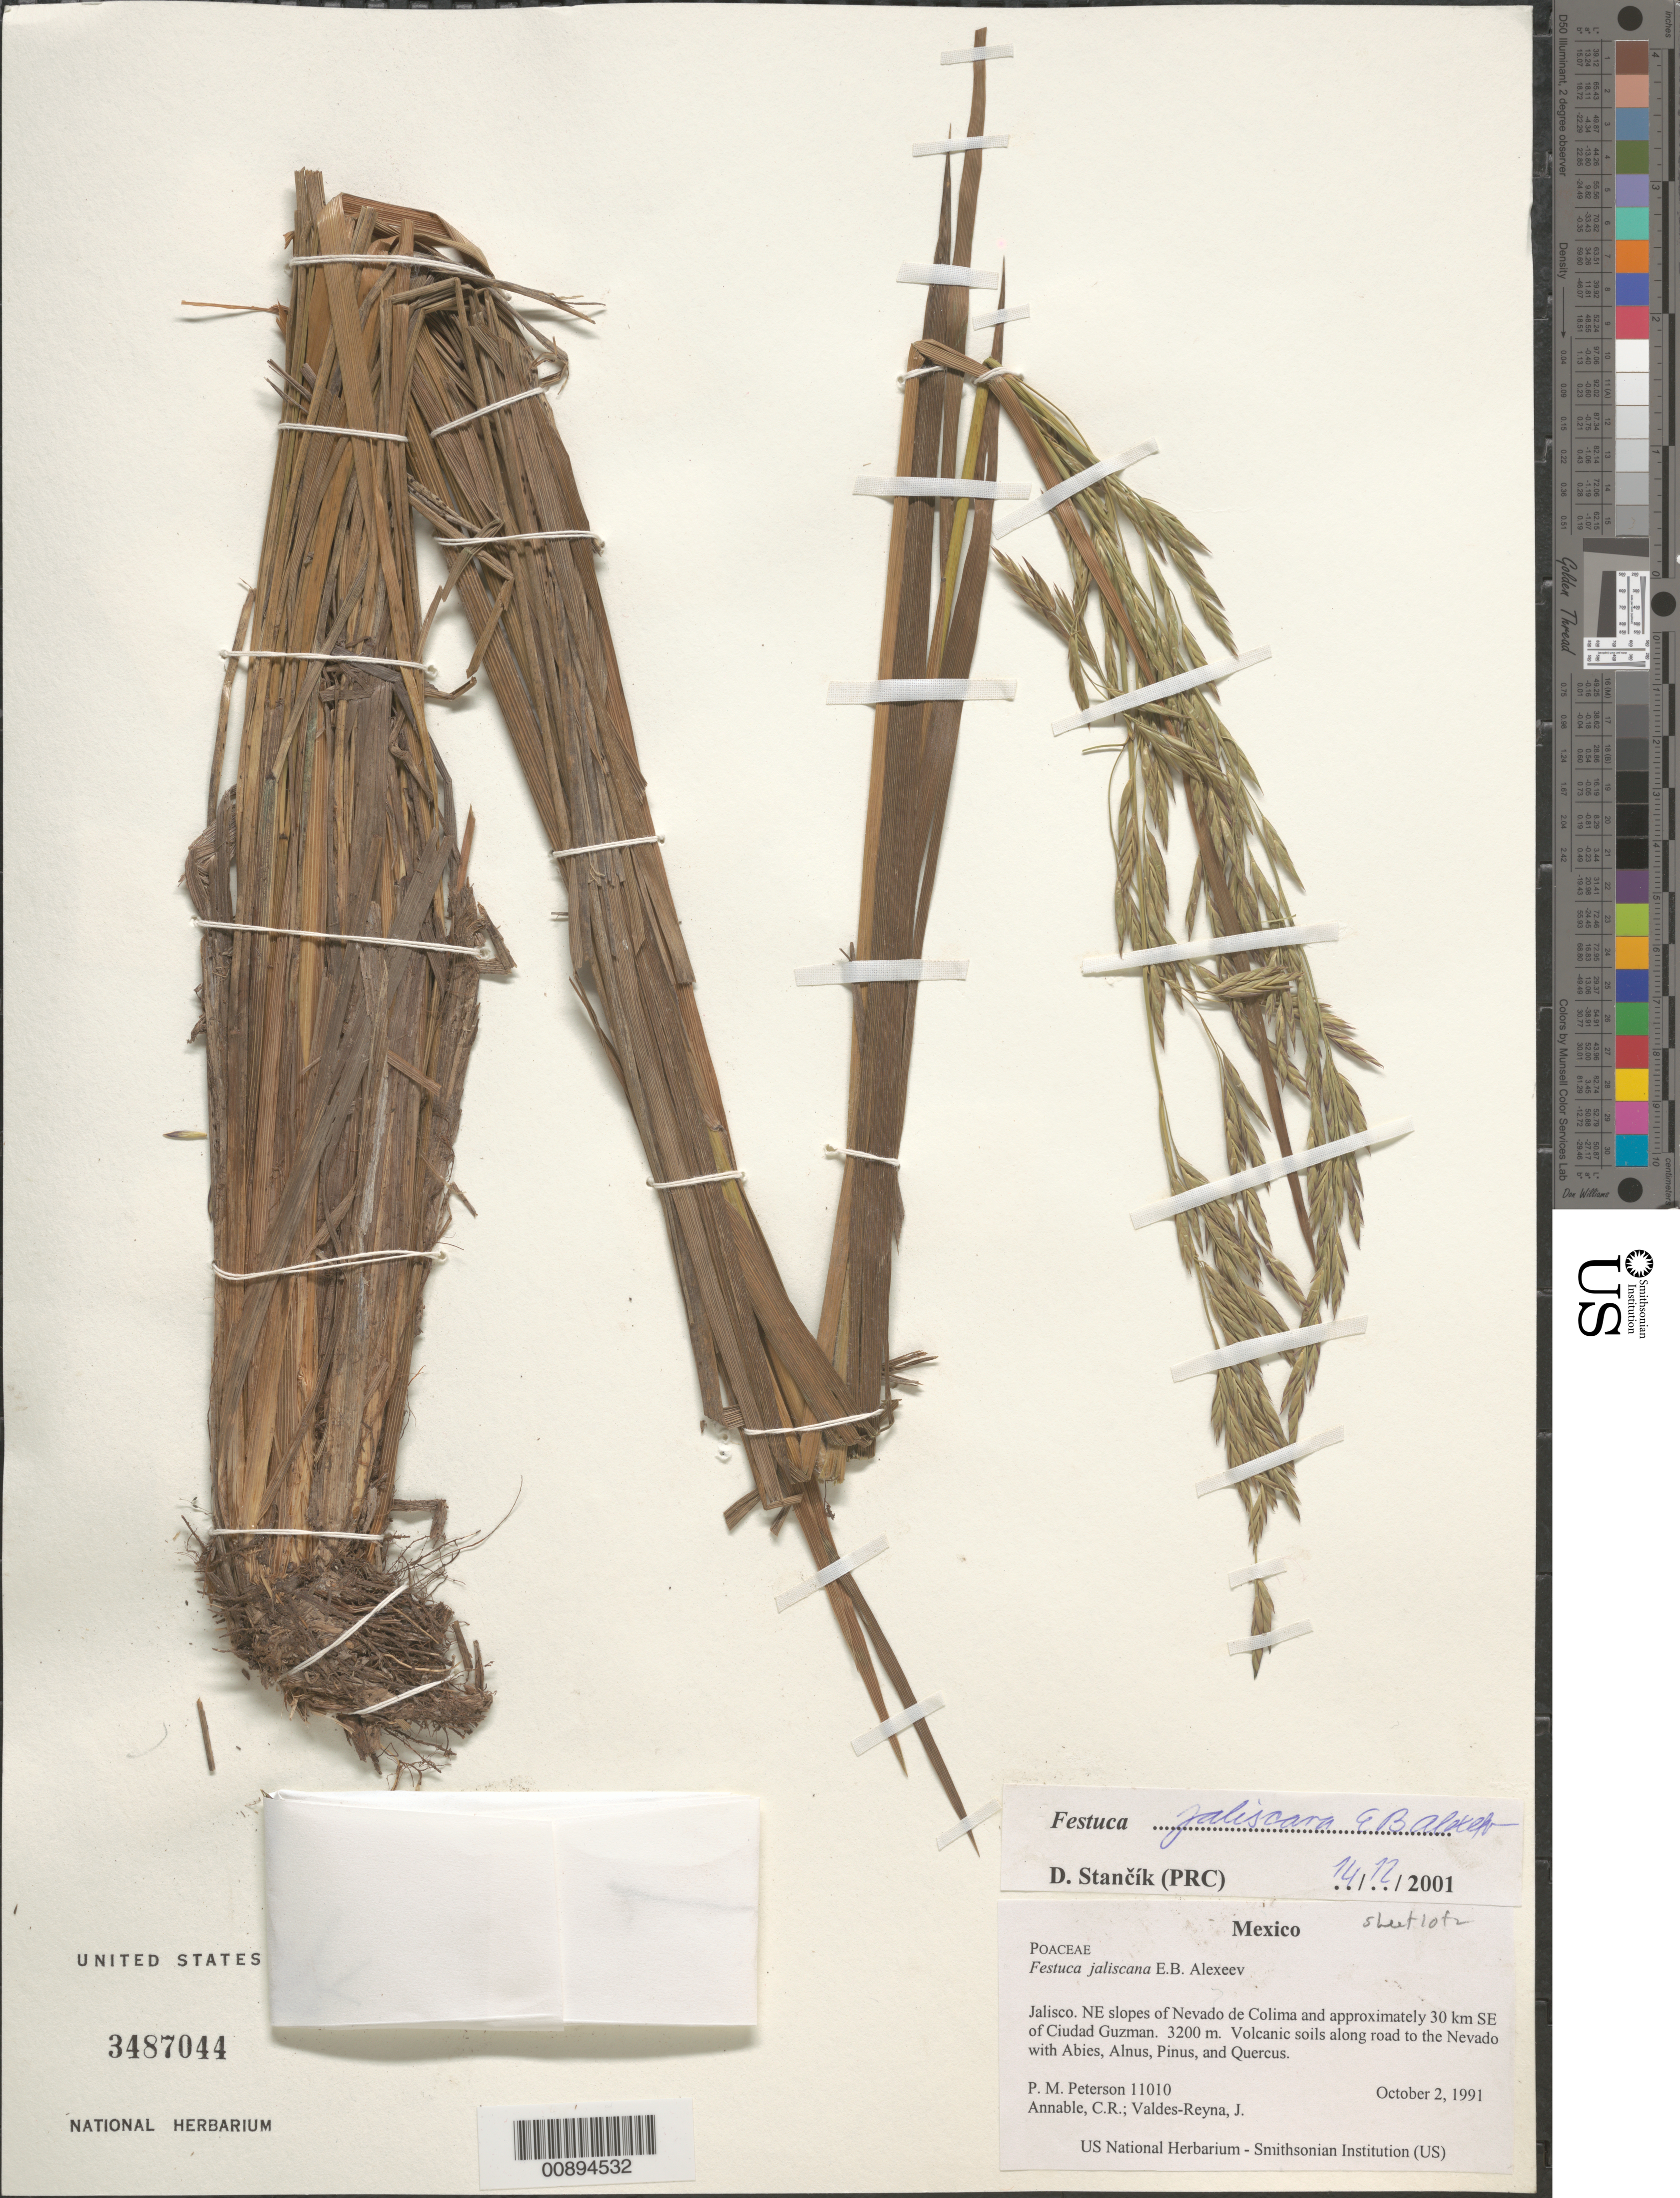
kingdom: Plantae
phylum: Tracheophyta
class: Liliopsida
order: Poales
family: Poaceae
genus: Festuca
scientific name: Festuca jaliscana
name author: E.B. Alexeev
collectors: P. M. Peterson, C. R. Annable & J. Valdés-Reyna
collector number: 11010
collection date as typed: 02 Oct 1991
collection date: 1991-10-02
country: Mexico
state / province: Jalisco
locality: NE slopes of Nevado de Colima and approximately 30 km SE of Ciudad Guzman.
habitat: Volcanic soils along road to the Nevado with Abies, Alnus, Pinus, and Quercus.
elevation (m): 3200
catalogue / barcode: US 3487044